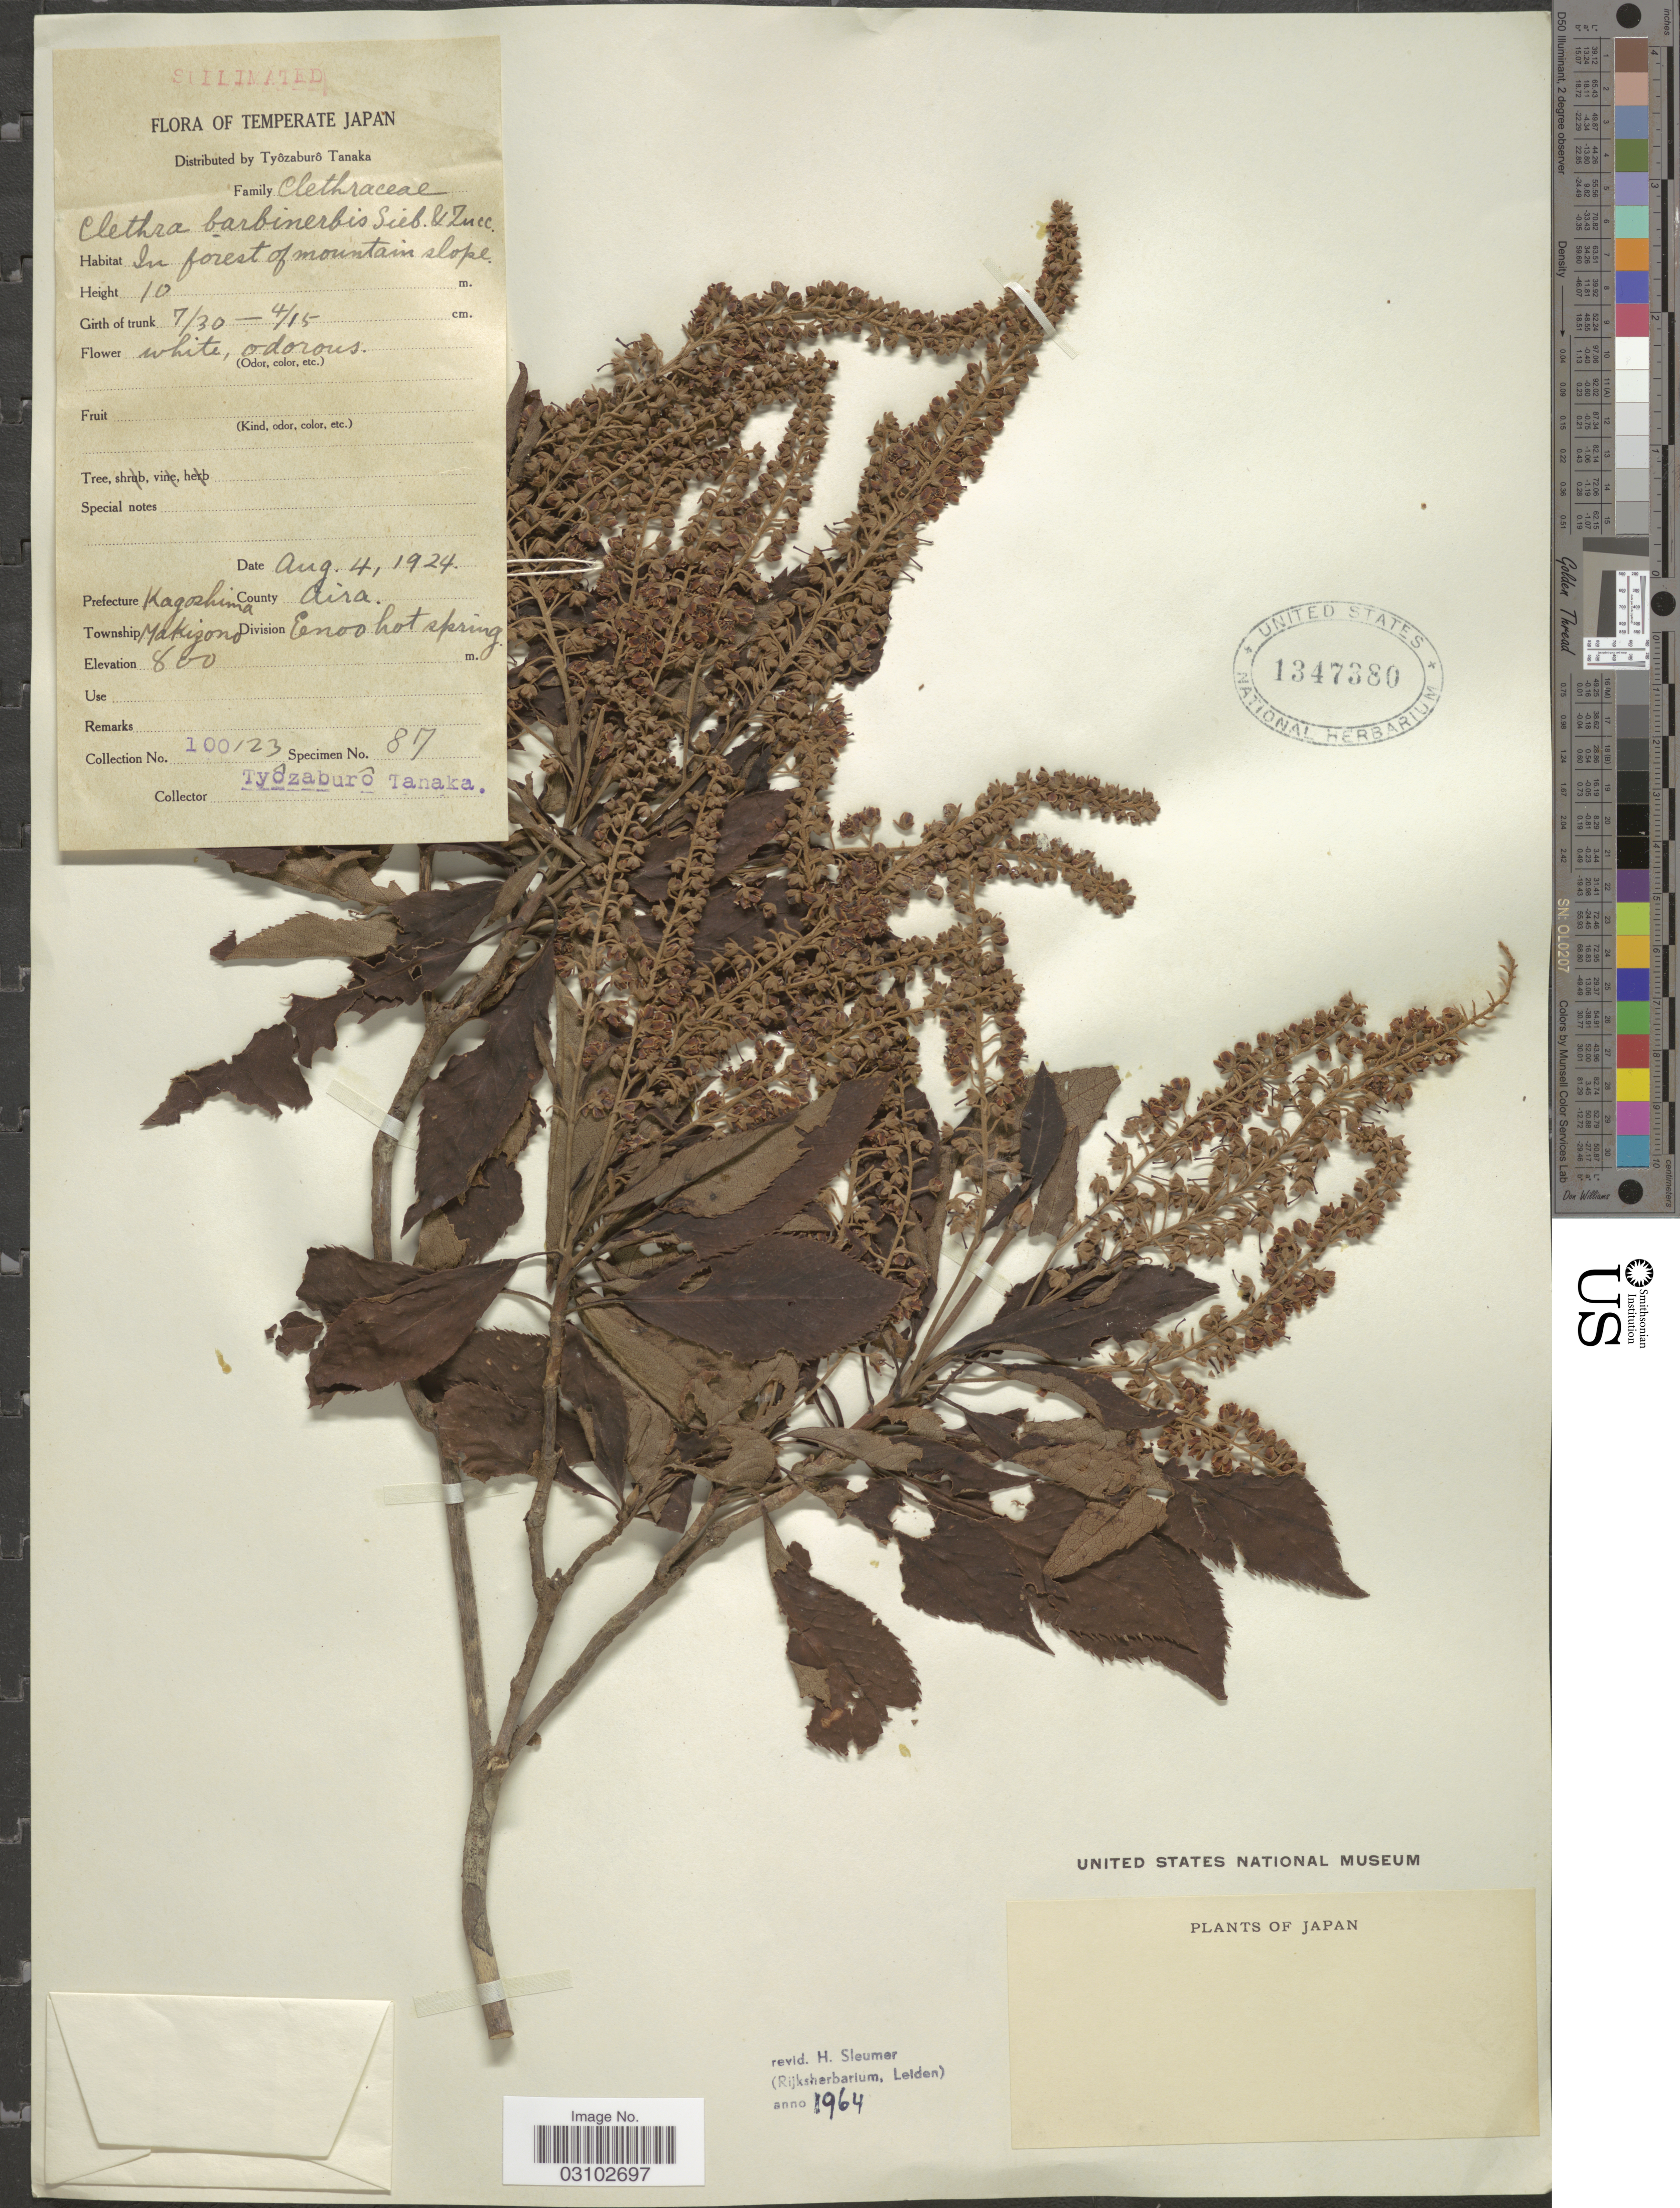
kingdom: Plantae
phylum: Tracheophyta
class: Magnoliopsida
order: Ericales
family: Clethraceae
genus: Clethra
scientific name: Clethra barbinervis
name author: Siebold & Zucc.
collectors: T. Tanaka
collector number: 100123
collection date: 1924-08-04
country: Japan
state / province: Kagosima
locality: Prefecture Kagoshima. County Aira. Township Makisono, Eenoo hot spring.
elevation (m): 800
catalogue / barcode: US 1347380